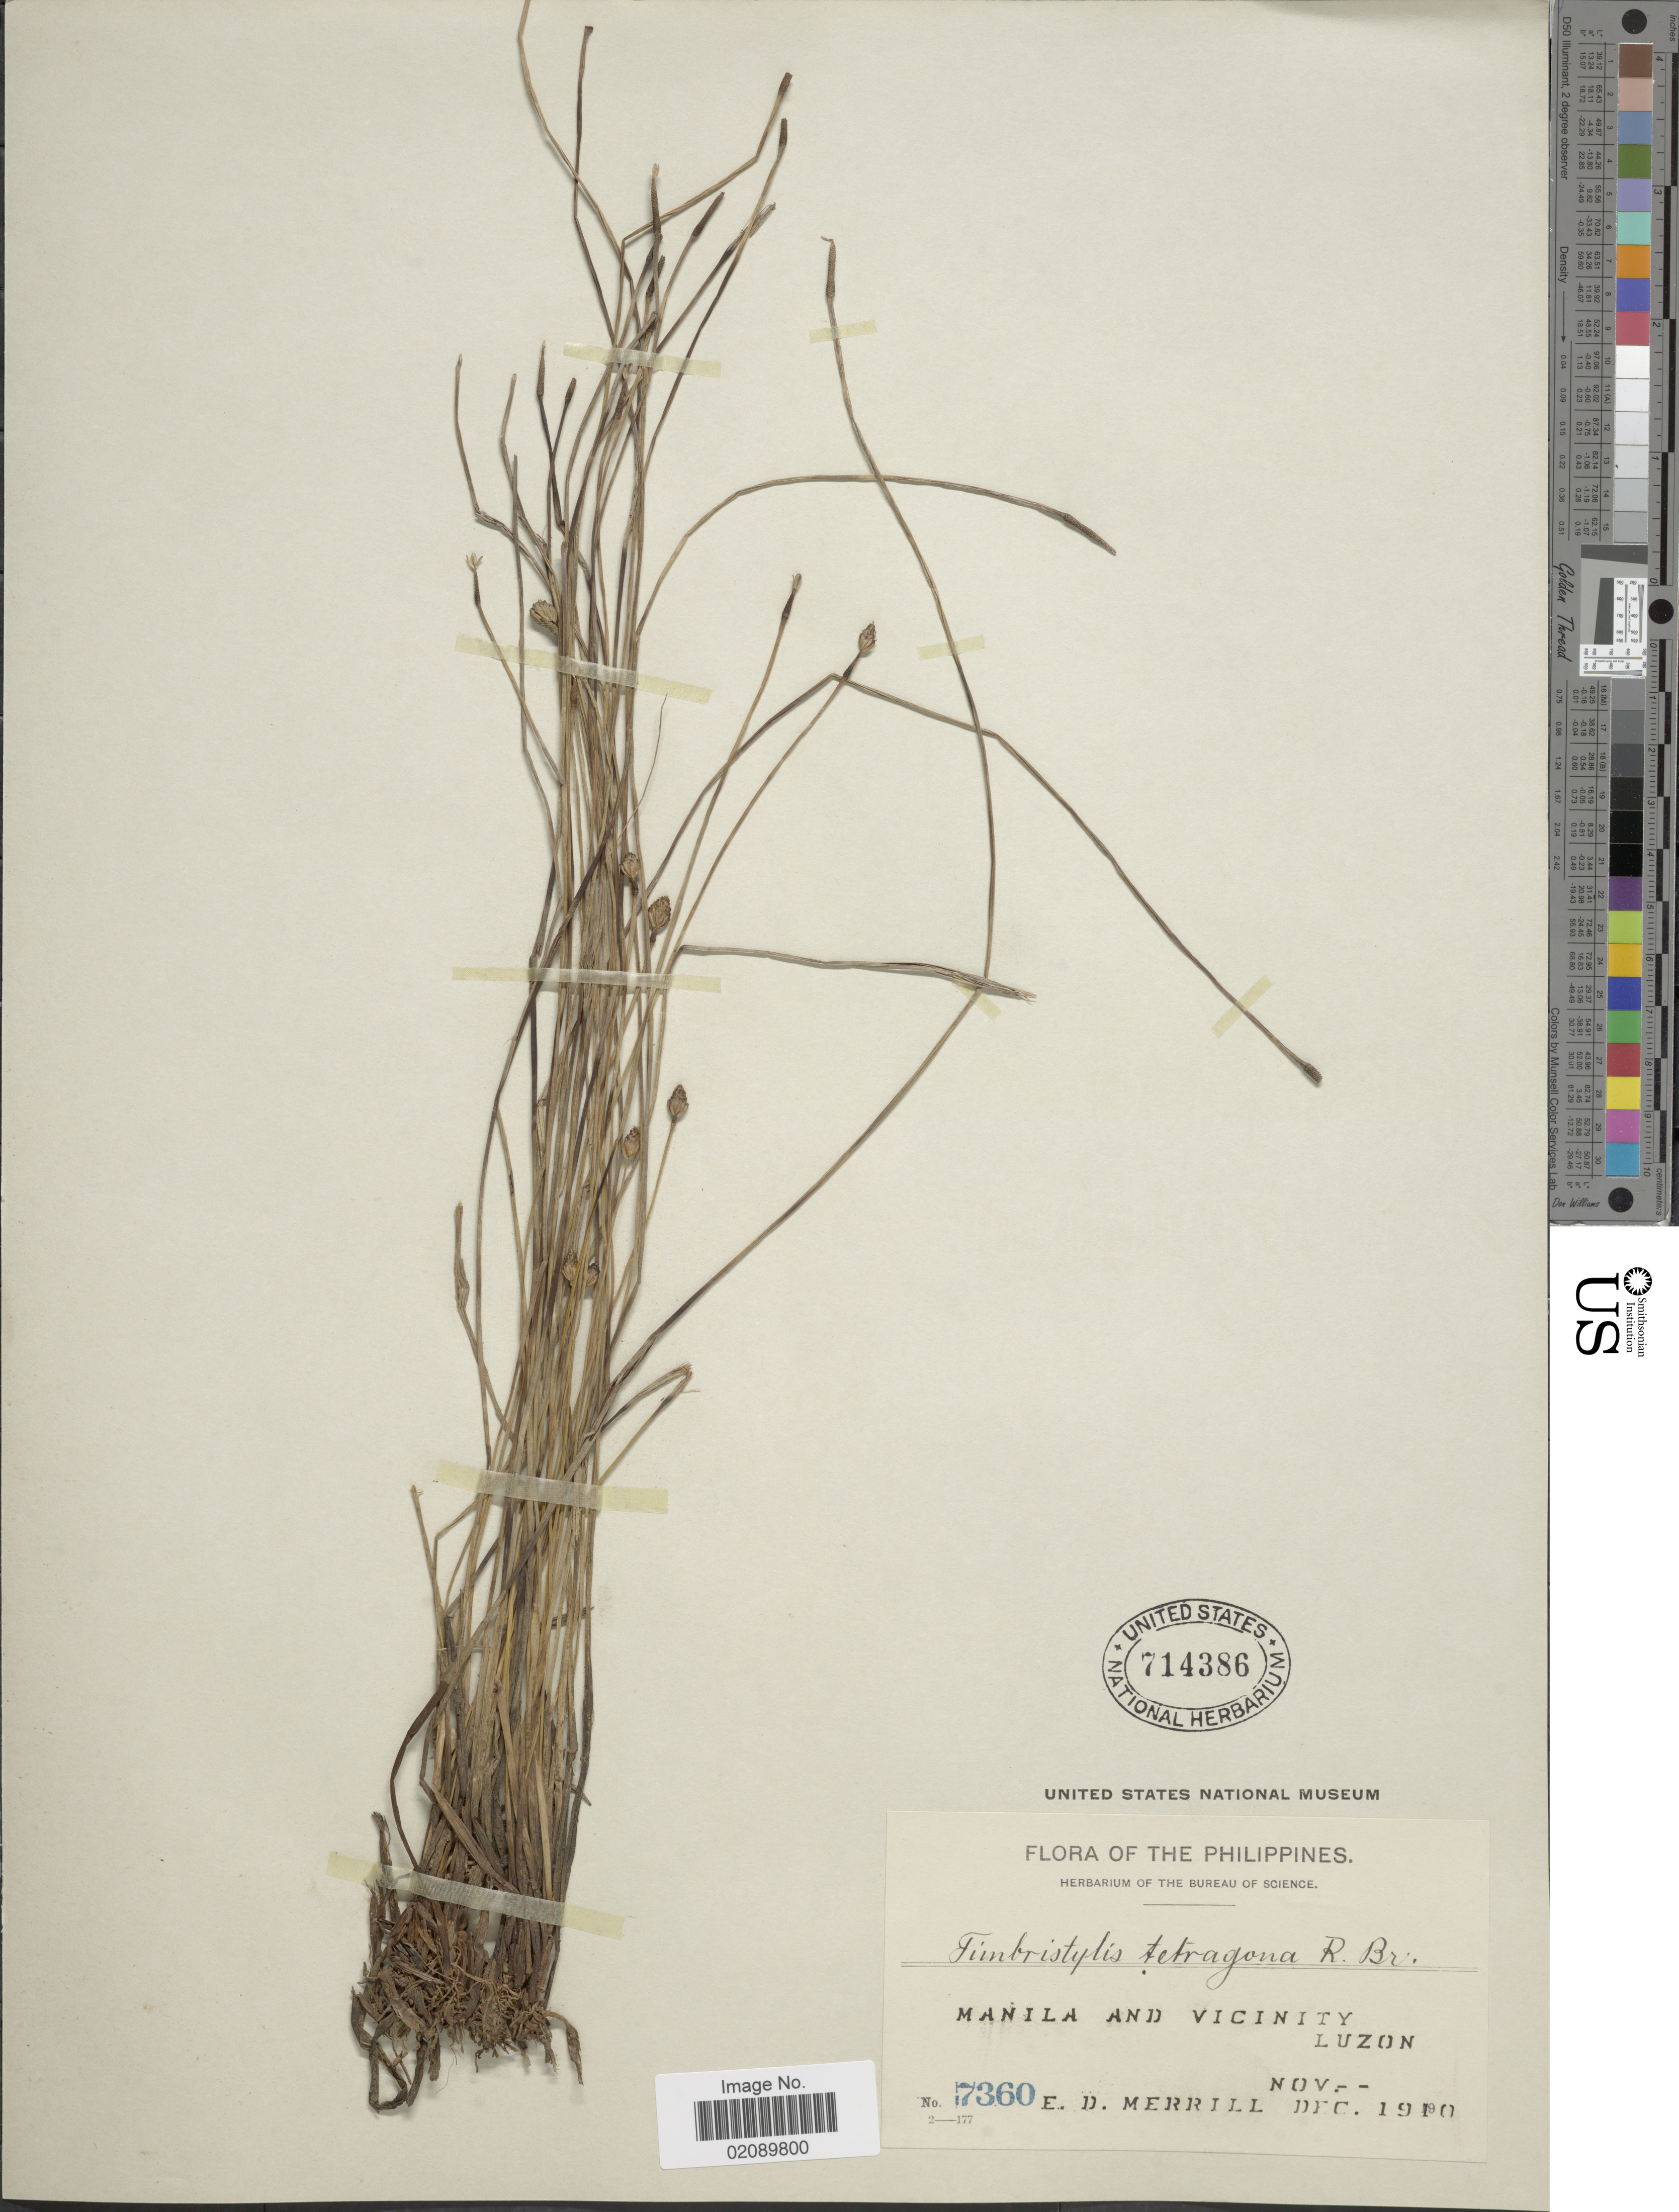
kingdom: Plantae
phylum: Tracheophyta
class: Liliopsida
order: Poales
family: Cyperaceae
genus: Fimbristylis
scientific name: Fimbristylis tetragona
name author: R. Br.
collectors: E. D. Merrill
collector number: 7360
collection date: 1910-11/1910-12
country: Philippines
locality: Manila and Vicinity. Luzon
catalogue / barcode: US 714386